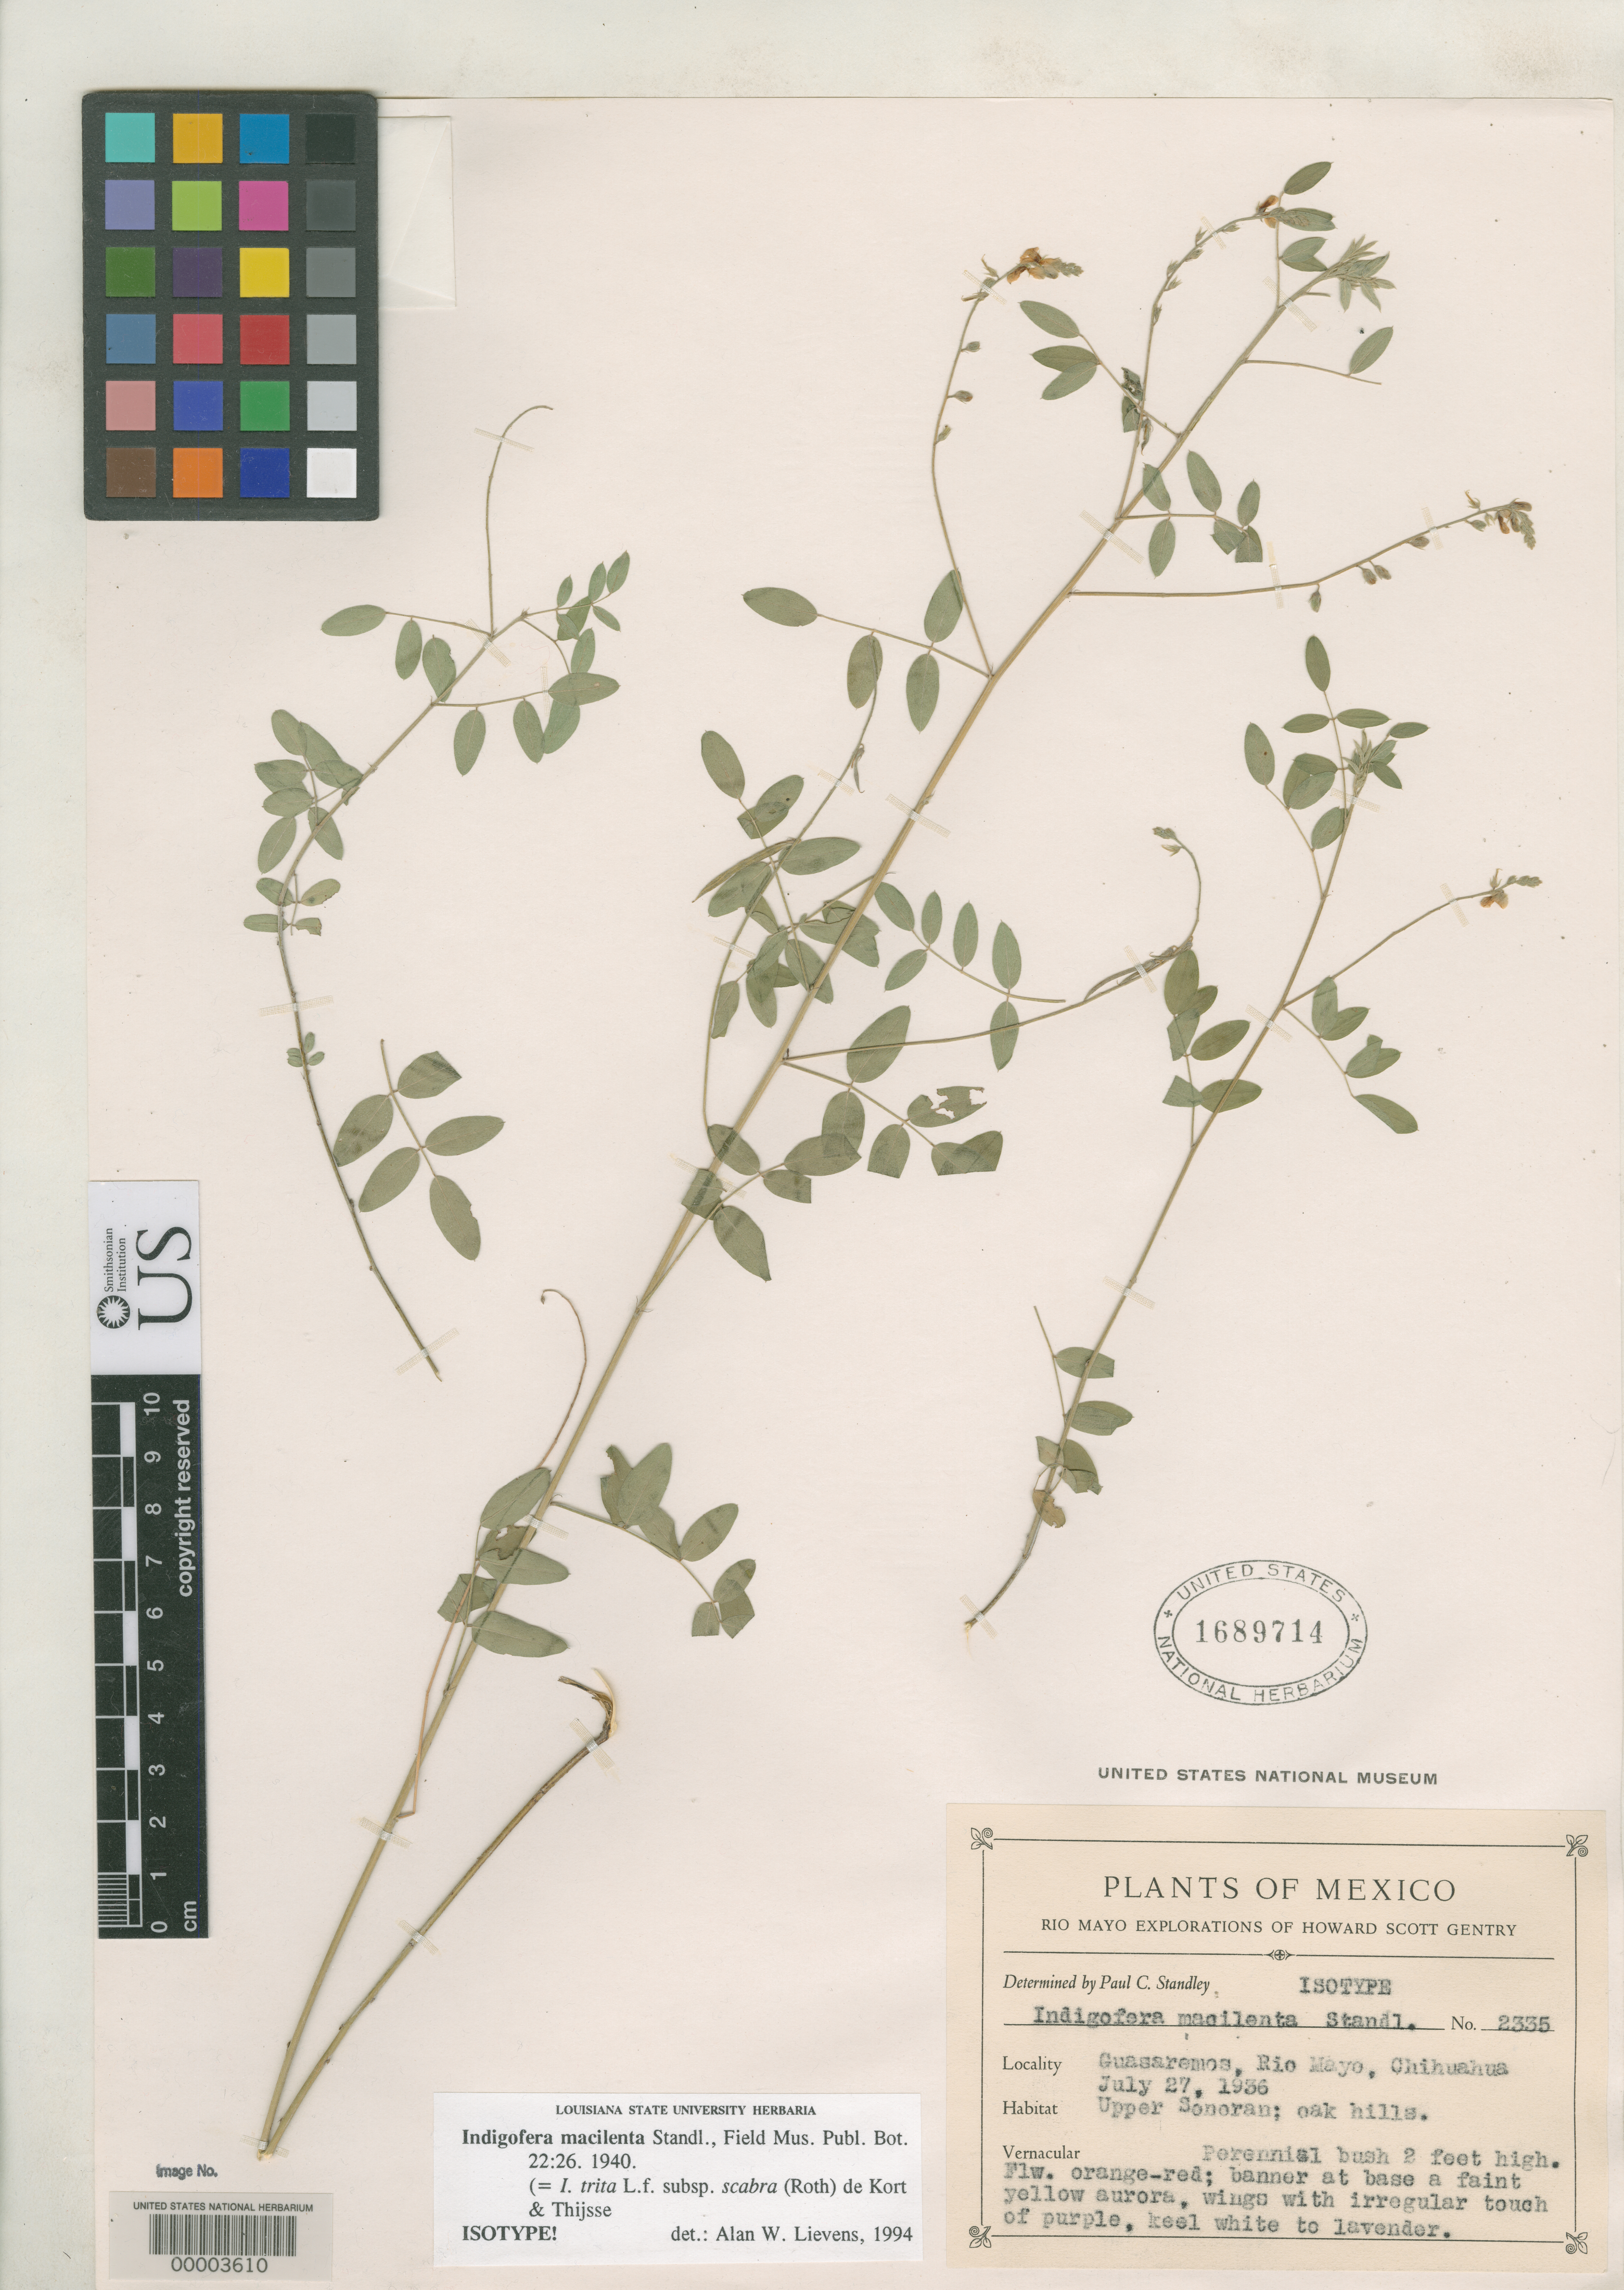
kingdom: Plantae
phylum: Tracheophyta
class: Magnoliopsida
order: Fabales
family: Fabaceae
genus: Indigofera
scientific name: Indigofera macilenta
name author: Standl.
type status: Isotype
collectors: H. S. Gentry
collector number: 2335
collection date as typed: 27 Jul 1936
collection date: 1936-07-27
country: Mexico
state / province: Chihuahua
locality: Guasaremos, Rio Mayo.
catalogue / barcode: US 1689714